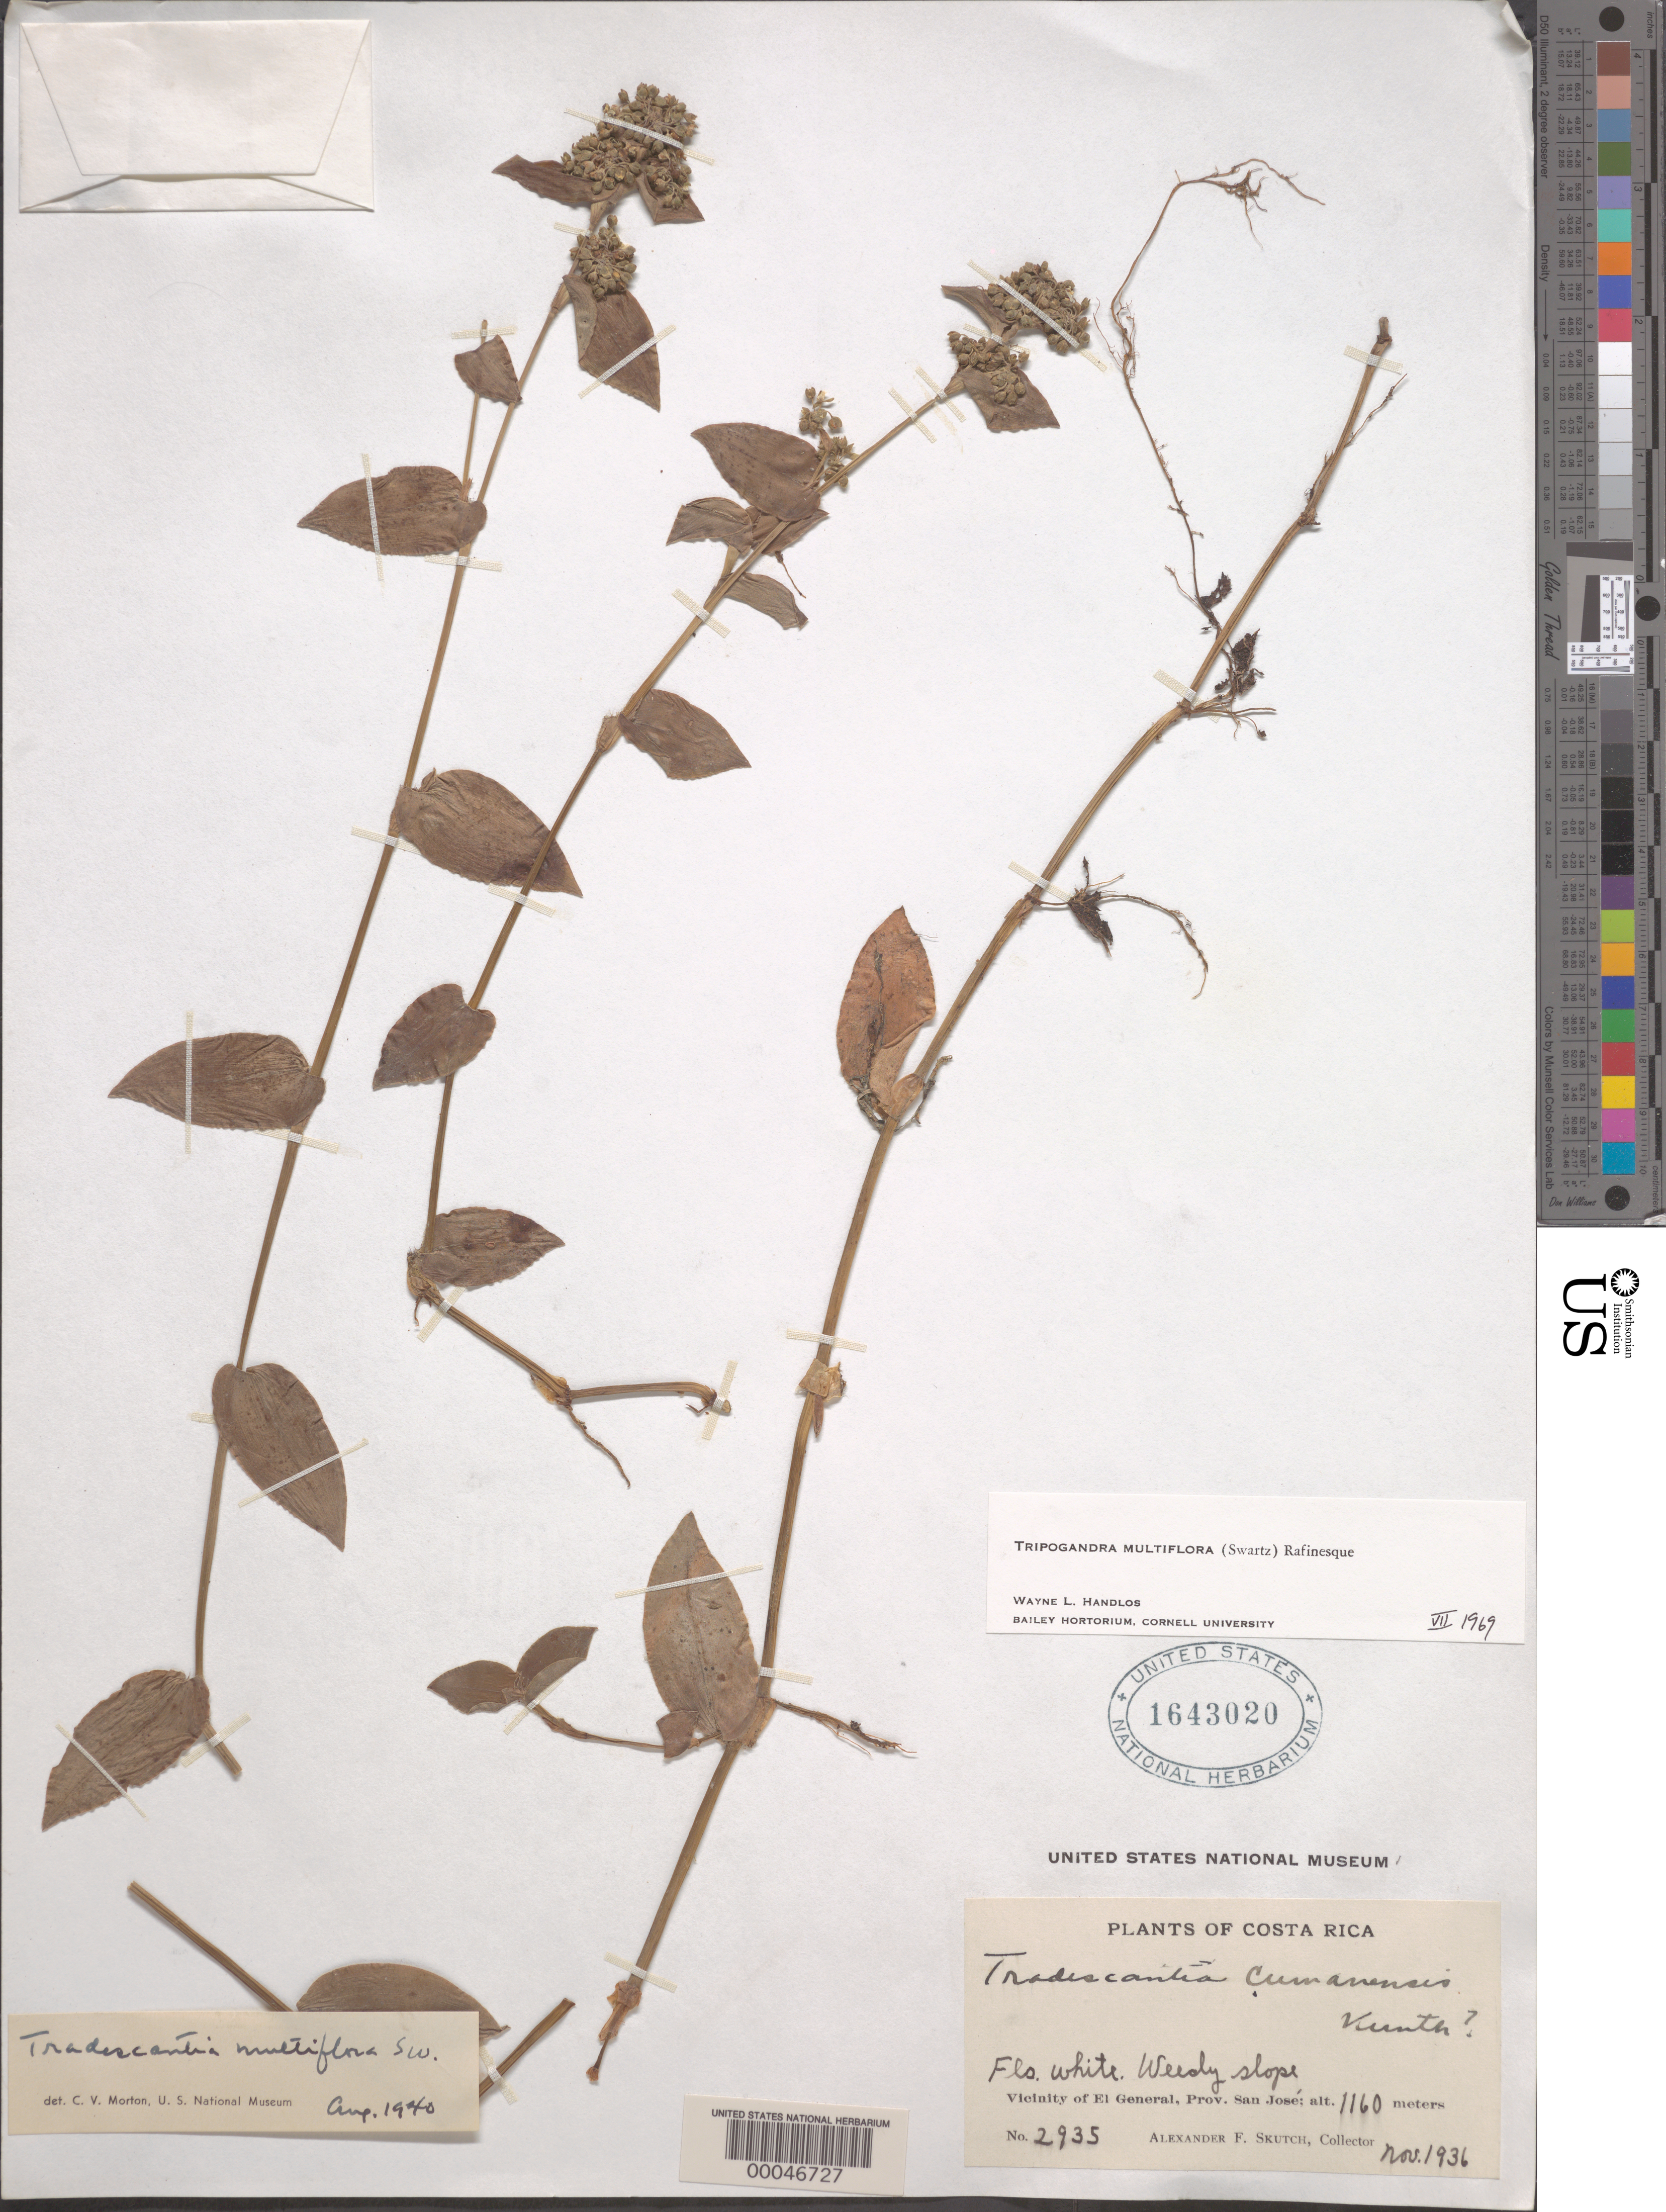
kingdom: Plantae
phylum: Tracheophyta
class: Liliopsida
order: Commelinales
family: Commelinaceae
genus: Tripogandra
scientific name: Tripogandra multiflora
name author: (Sw.) Raf.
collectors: A. F. Skutch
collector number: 2935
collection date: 1936-11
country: Costa Rica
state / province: San José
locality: Vicinity of El General.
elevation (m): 1160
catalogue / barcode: US 1643020